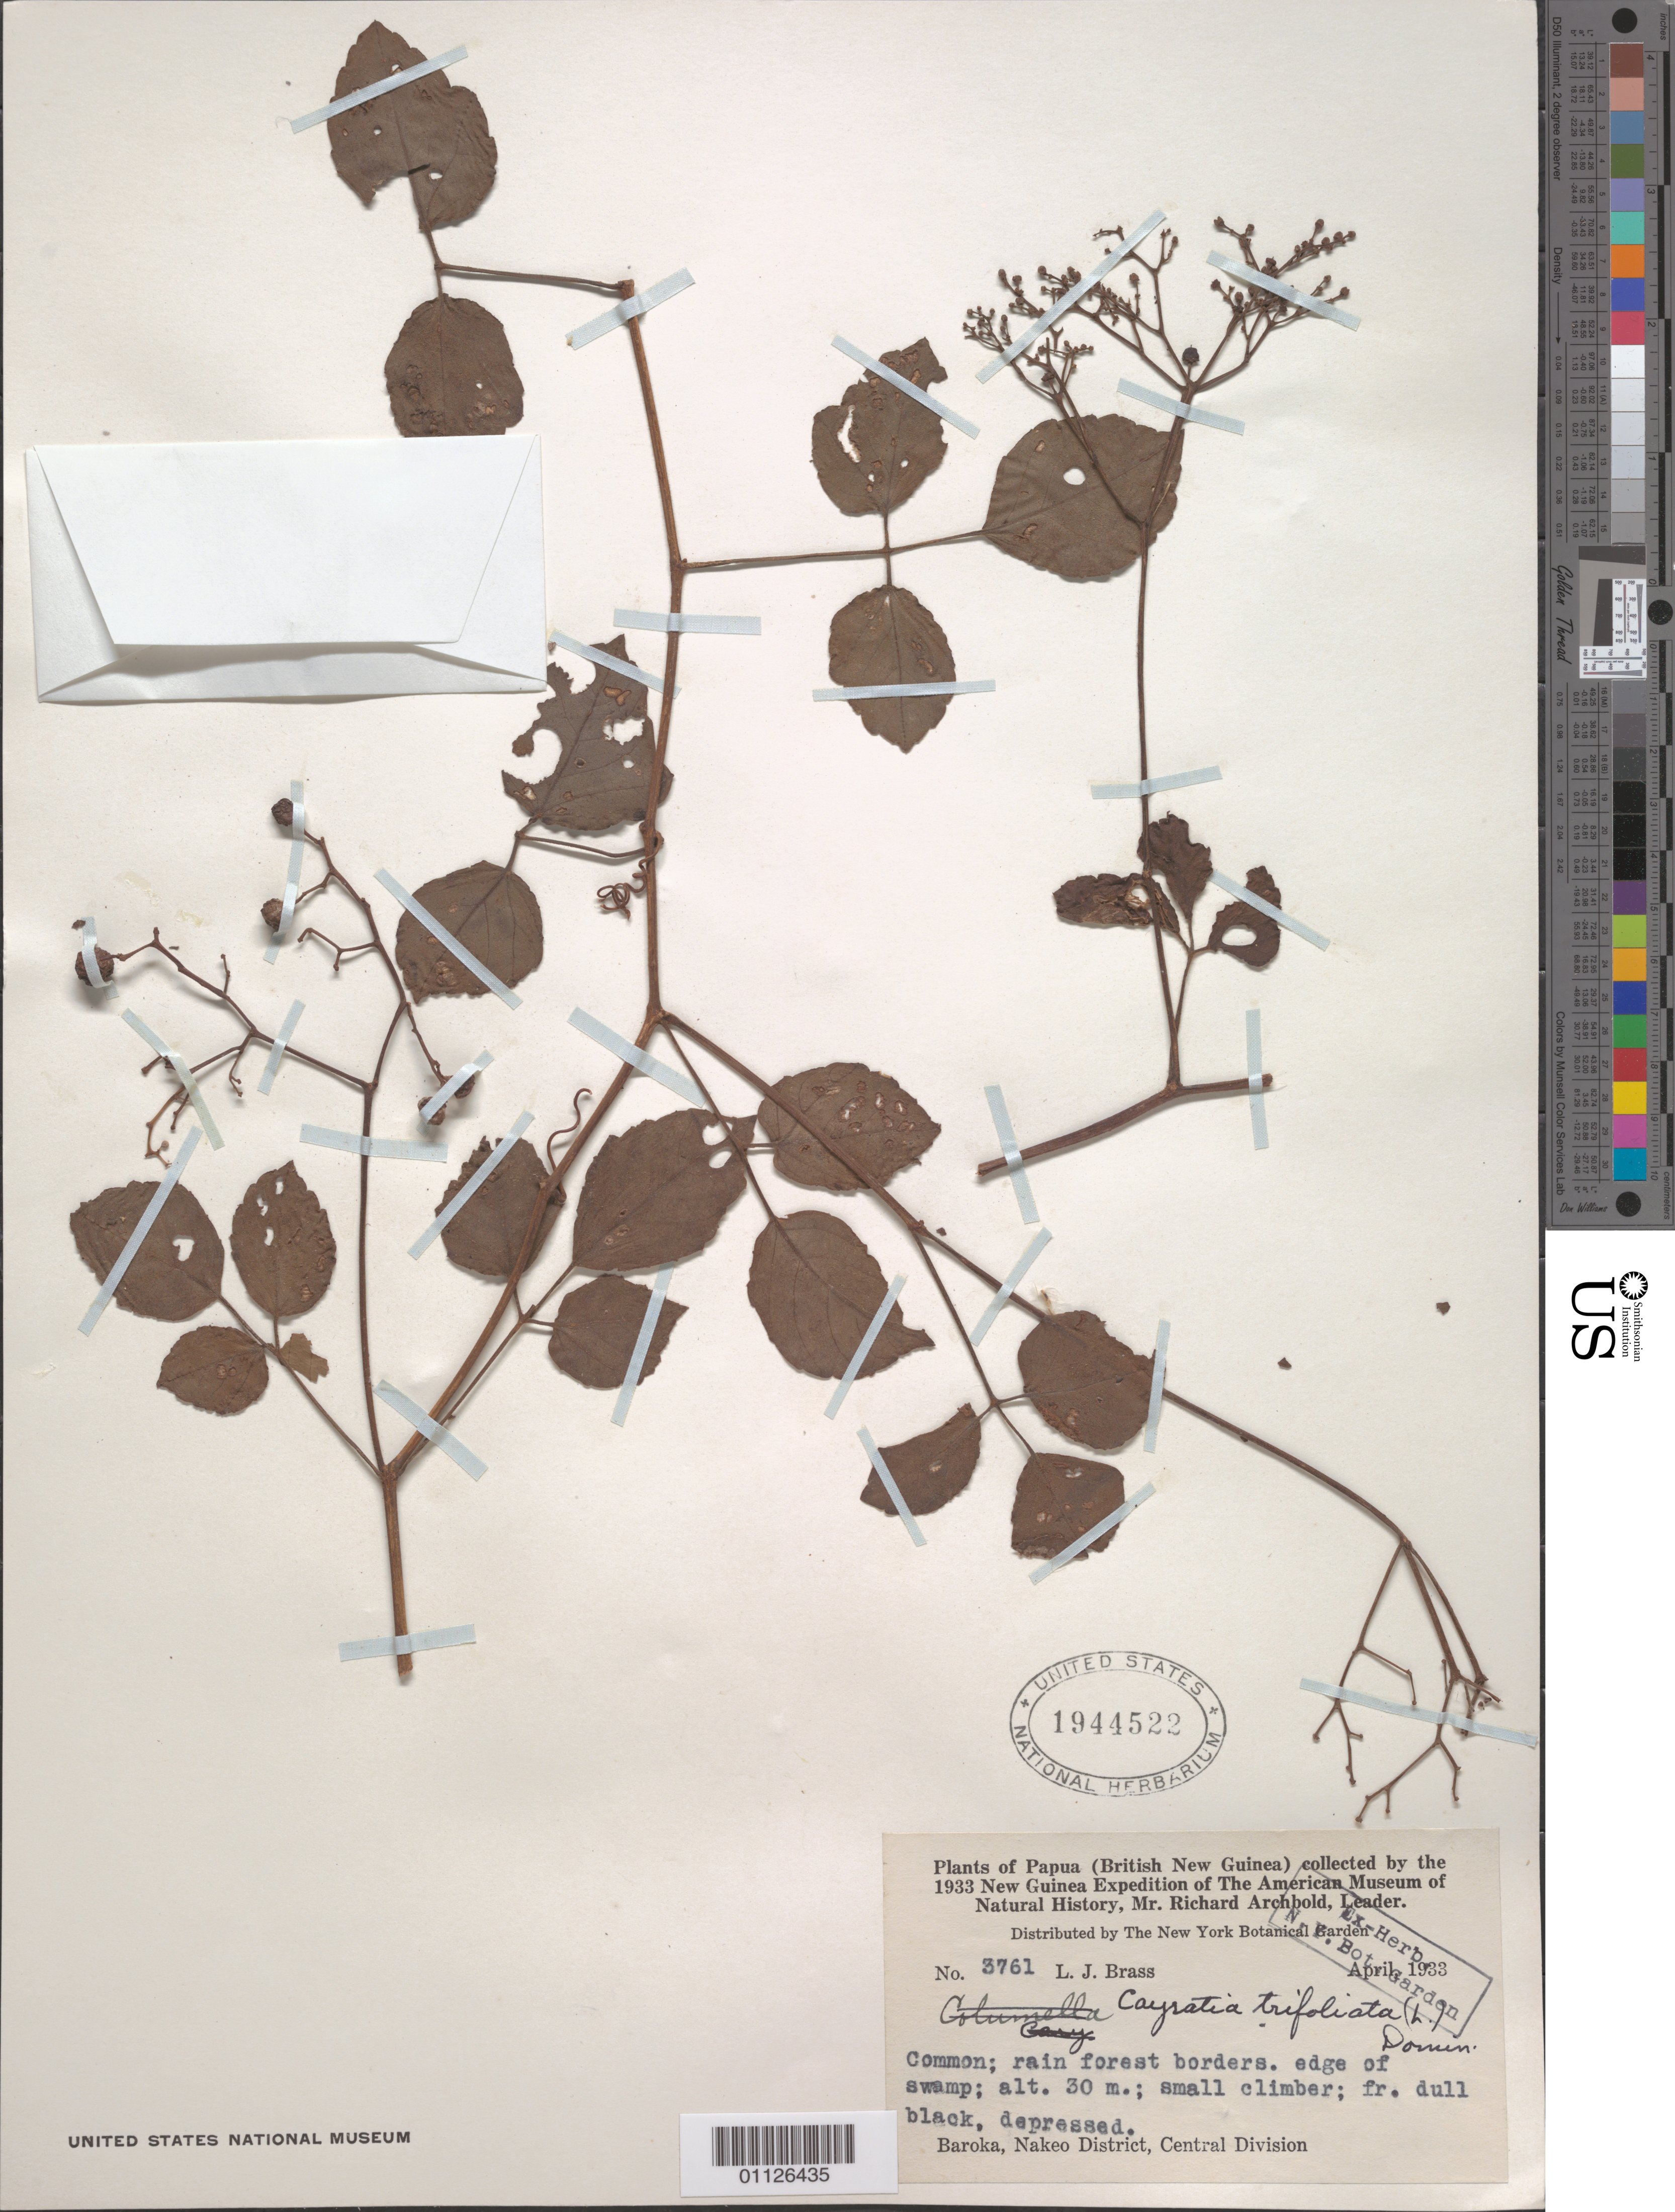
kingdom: Plantae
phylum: Tracheophyta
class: Magnoliopsida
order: Vitales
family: Vitaceae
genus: Causonis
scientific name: Causonis trifolia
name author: (L.) Mabb. & J. Wen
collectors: L. J. Brass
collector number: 3761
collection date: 1933-04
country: Papua New Guinea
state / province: Central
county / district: Nakeo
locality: Central Division.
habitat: Common; rain forest borders, edge of swamp; small climber.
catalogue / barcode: US 1944522